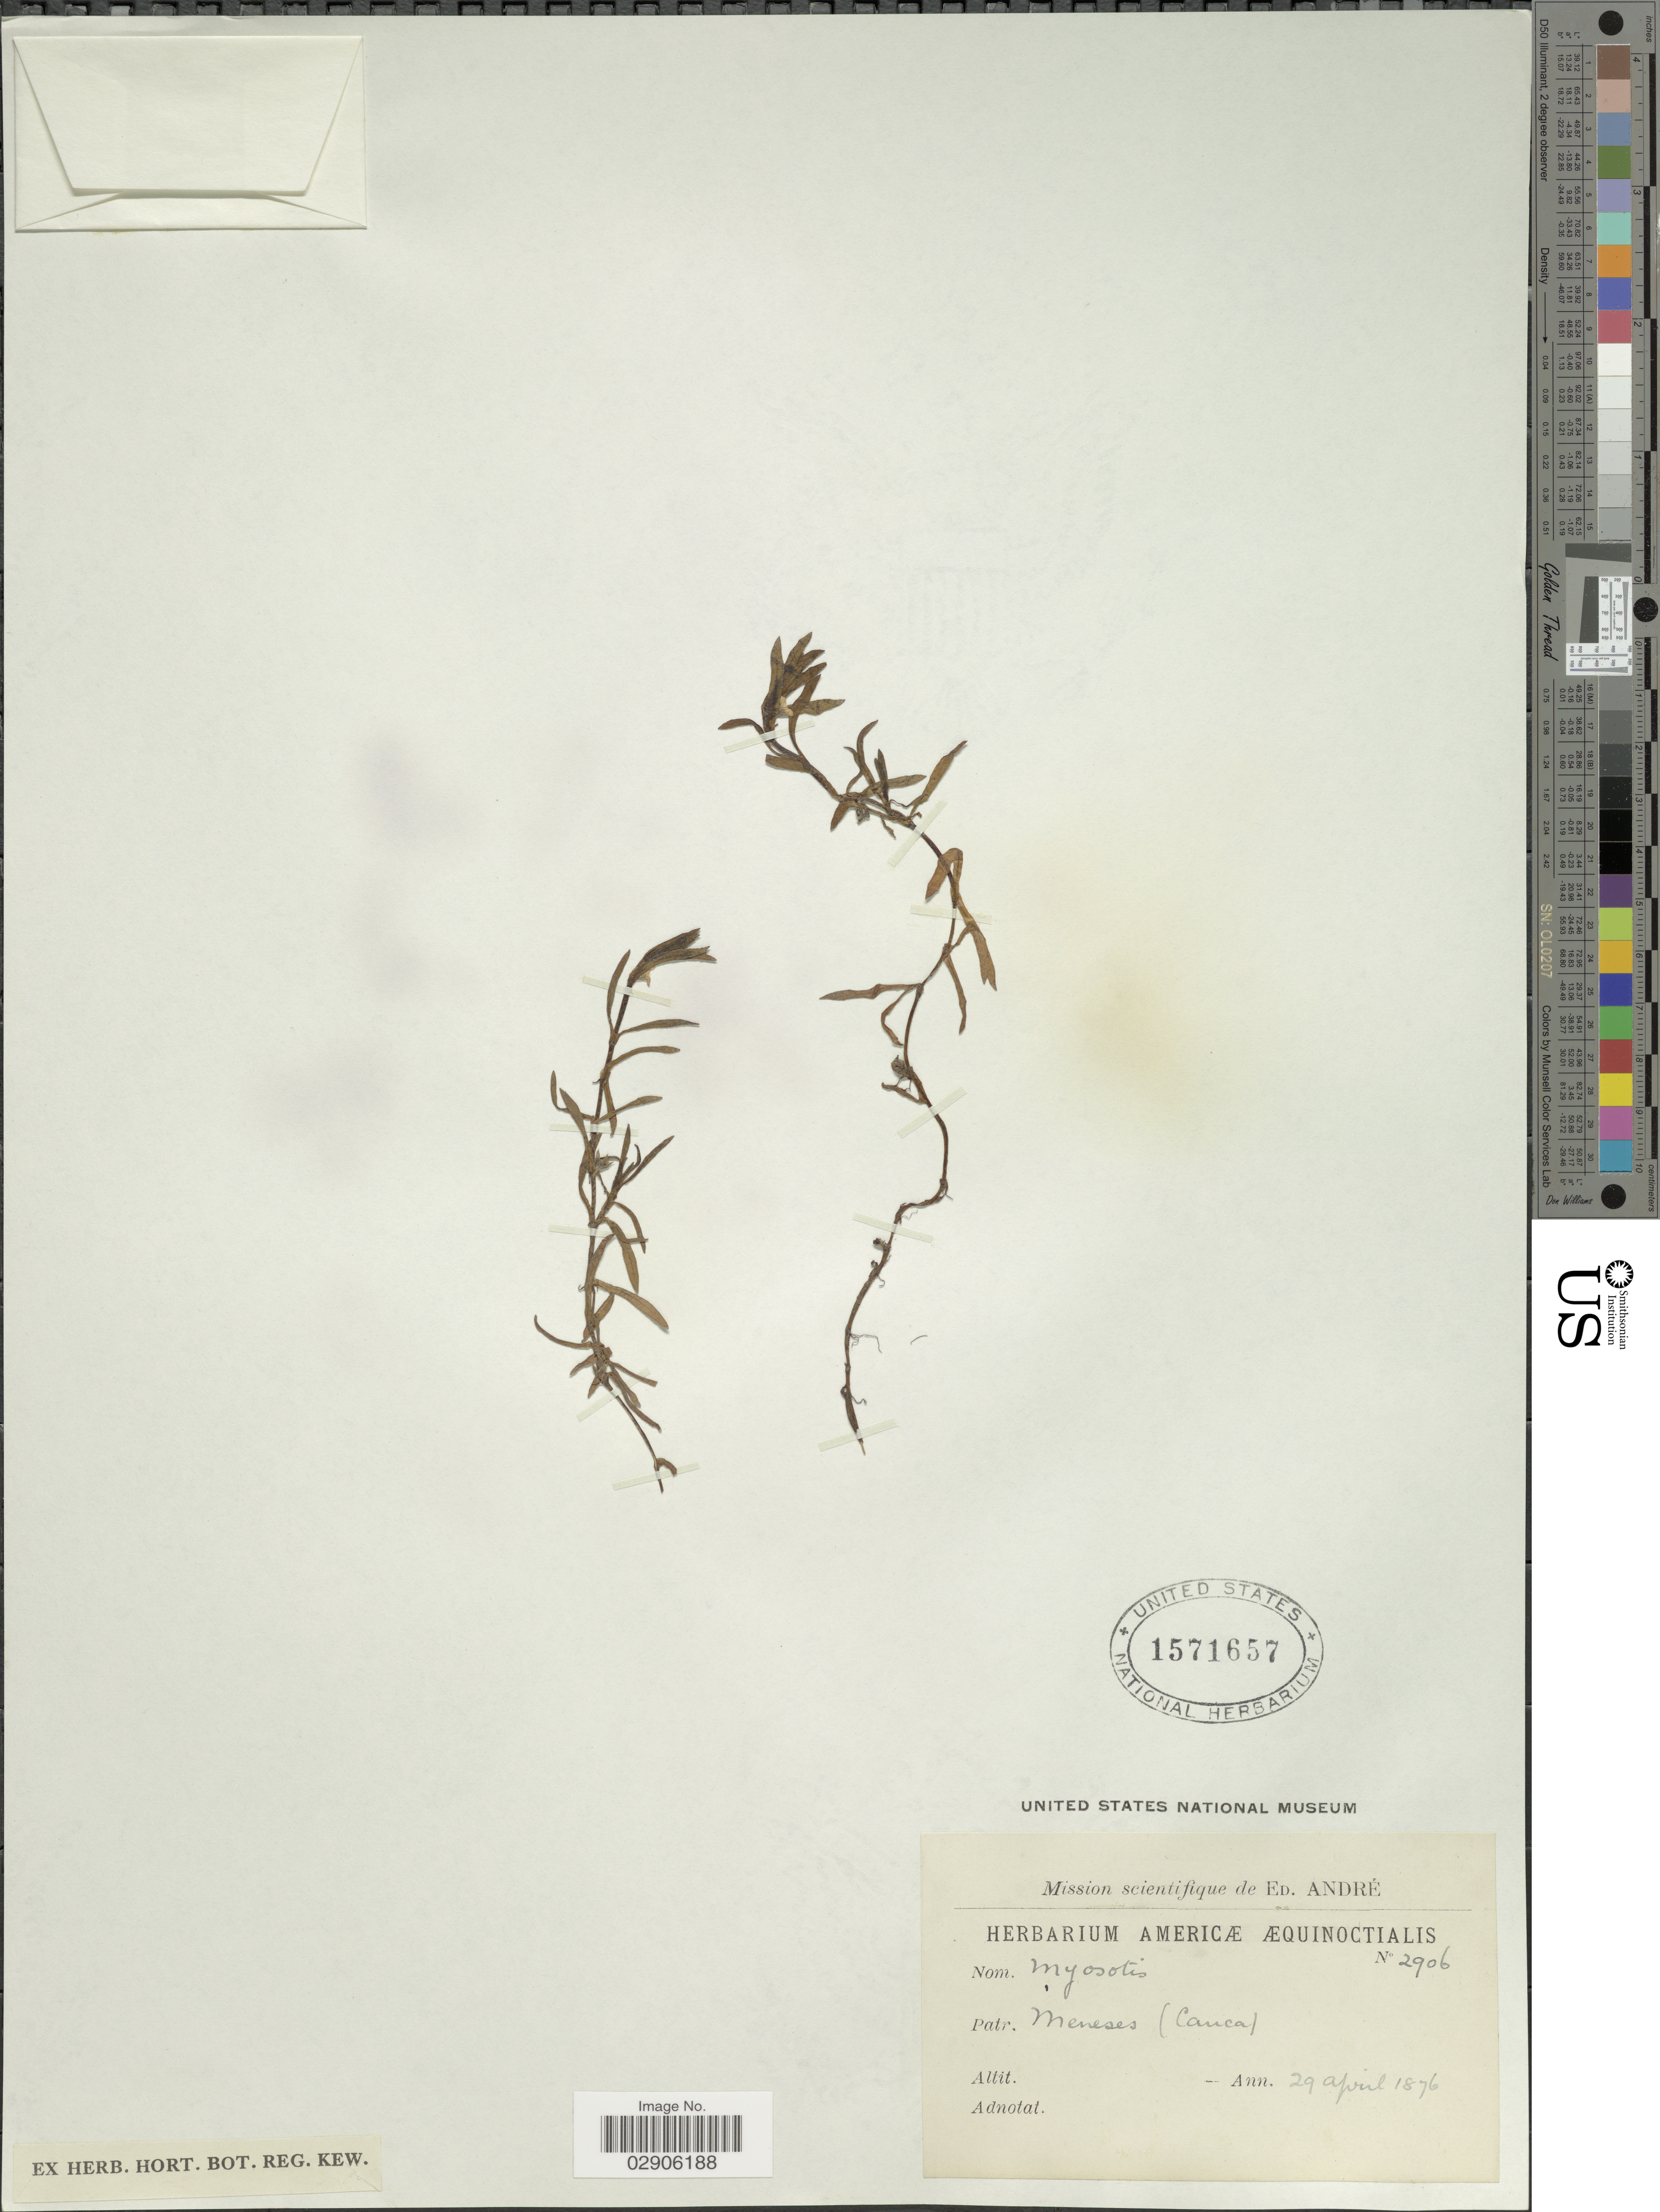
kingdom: Plantae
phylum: Tracheophyta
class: Magnoliopsida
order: Boraginales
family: Boraginaceae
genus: Plagiobothrys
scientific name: Plagiobothrys humilis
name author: (Ruiz & Pav.) I.M. Johnst.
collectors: E. Andre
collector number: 2906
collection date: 1876-04-29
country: Colombia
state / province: Cauca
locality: Patr. Meneses (Cauca).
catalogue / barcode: US 1571657